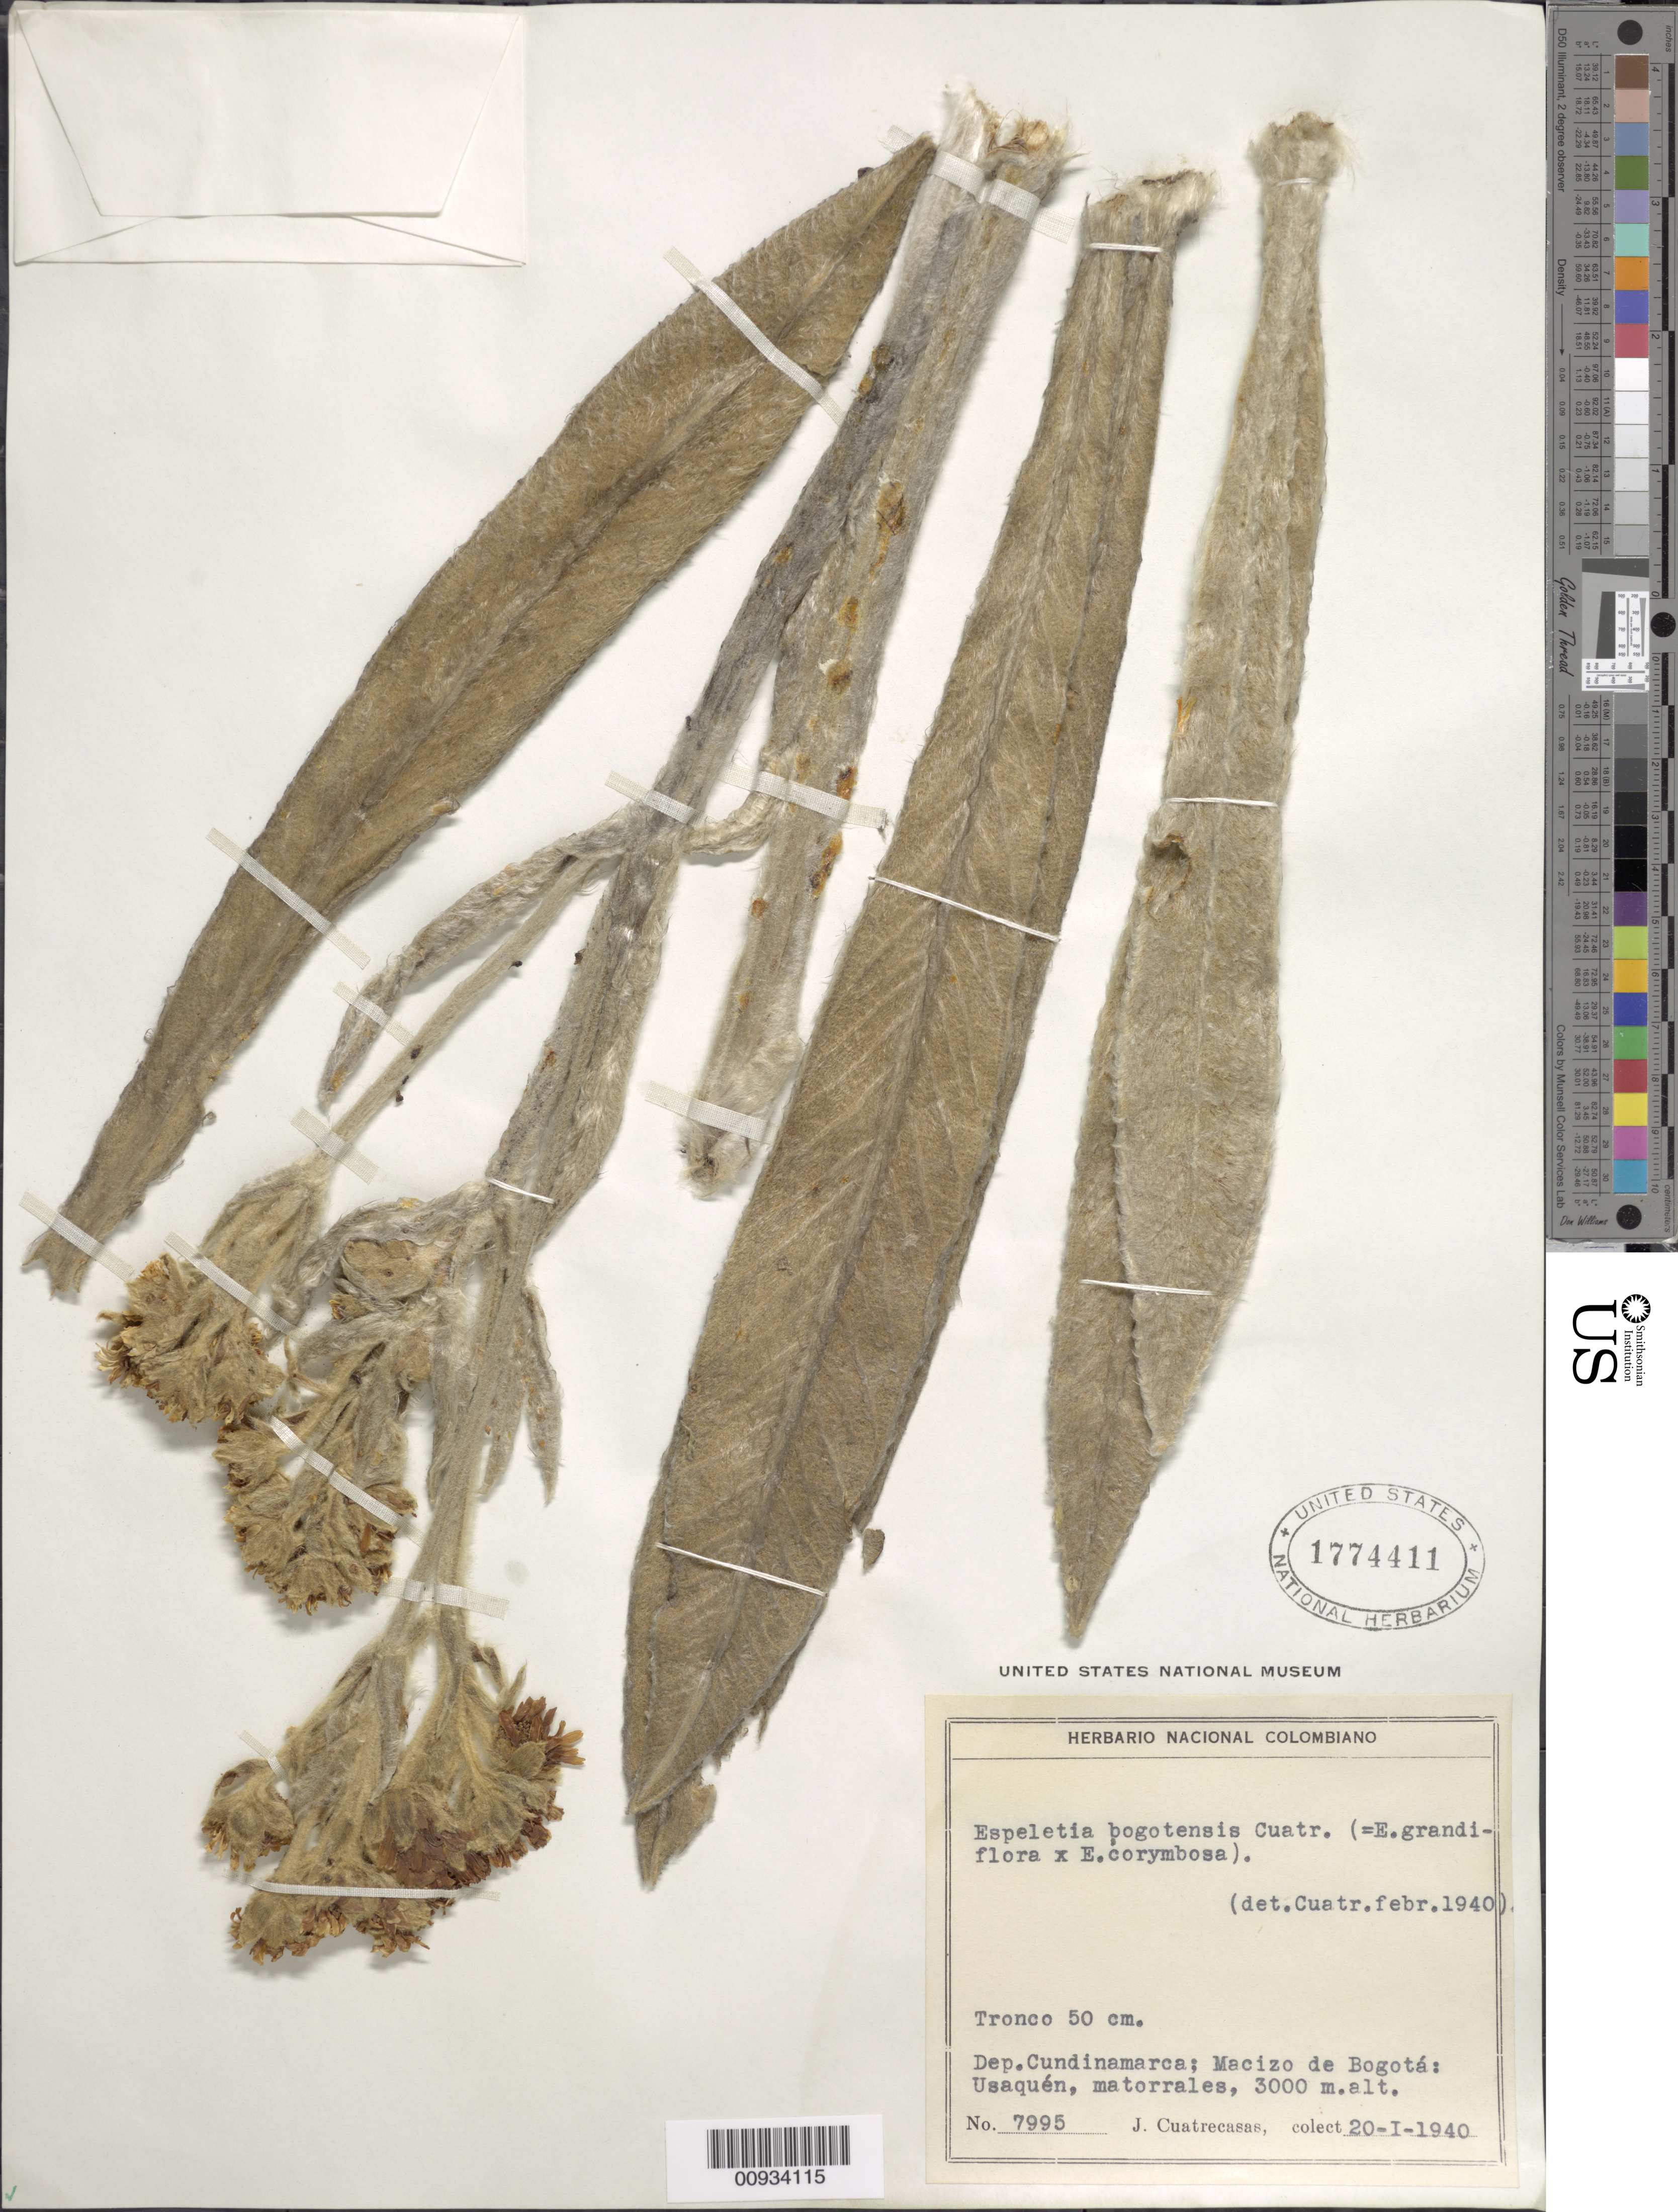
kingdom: Plantae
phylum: Tracheophyta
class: Magnoliopsida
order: Asterales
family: Asteraceae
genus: Espeletiopsis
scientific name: Espeletiopsis bogotensis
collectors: J. Cuatrecasas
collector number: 7995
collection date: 1940-01-20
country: Colombia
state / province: Cundinamarca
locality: Macizo de Bogotá: Usaquén, matorrales.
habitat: Matorrales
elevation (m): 3000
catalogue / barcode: US 1774411